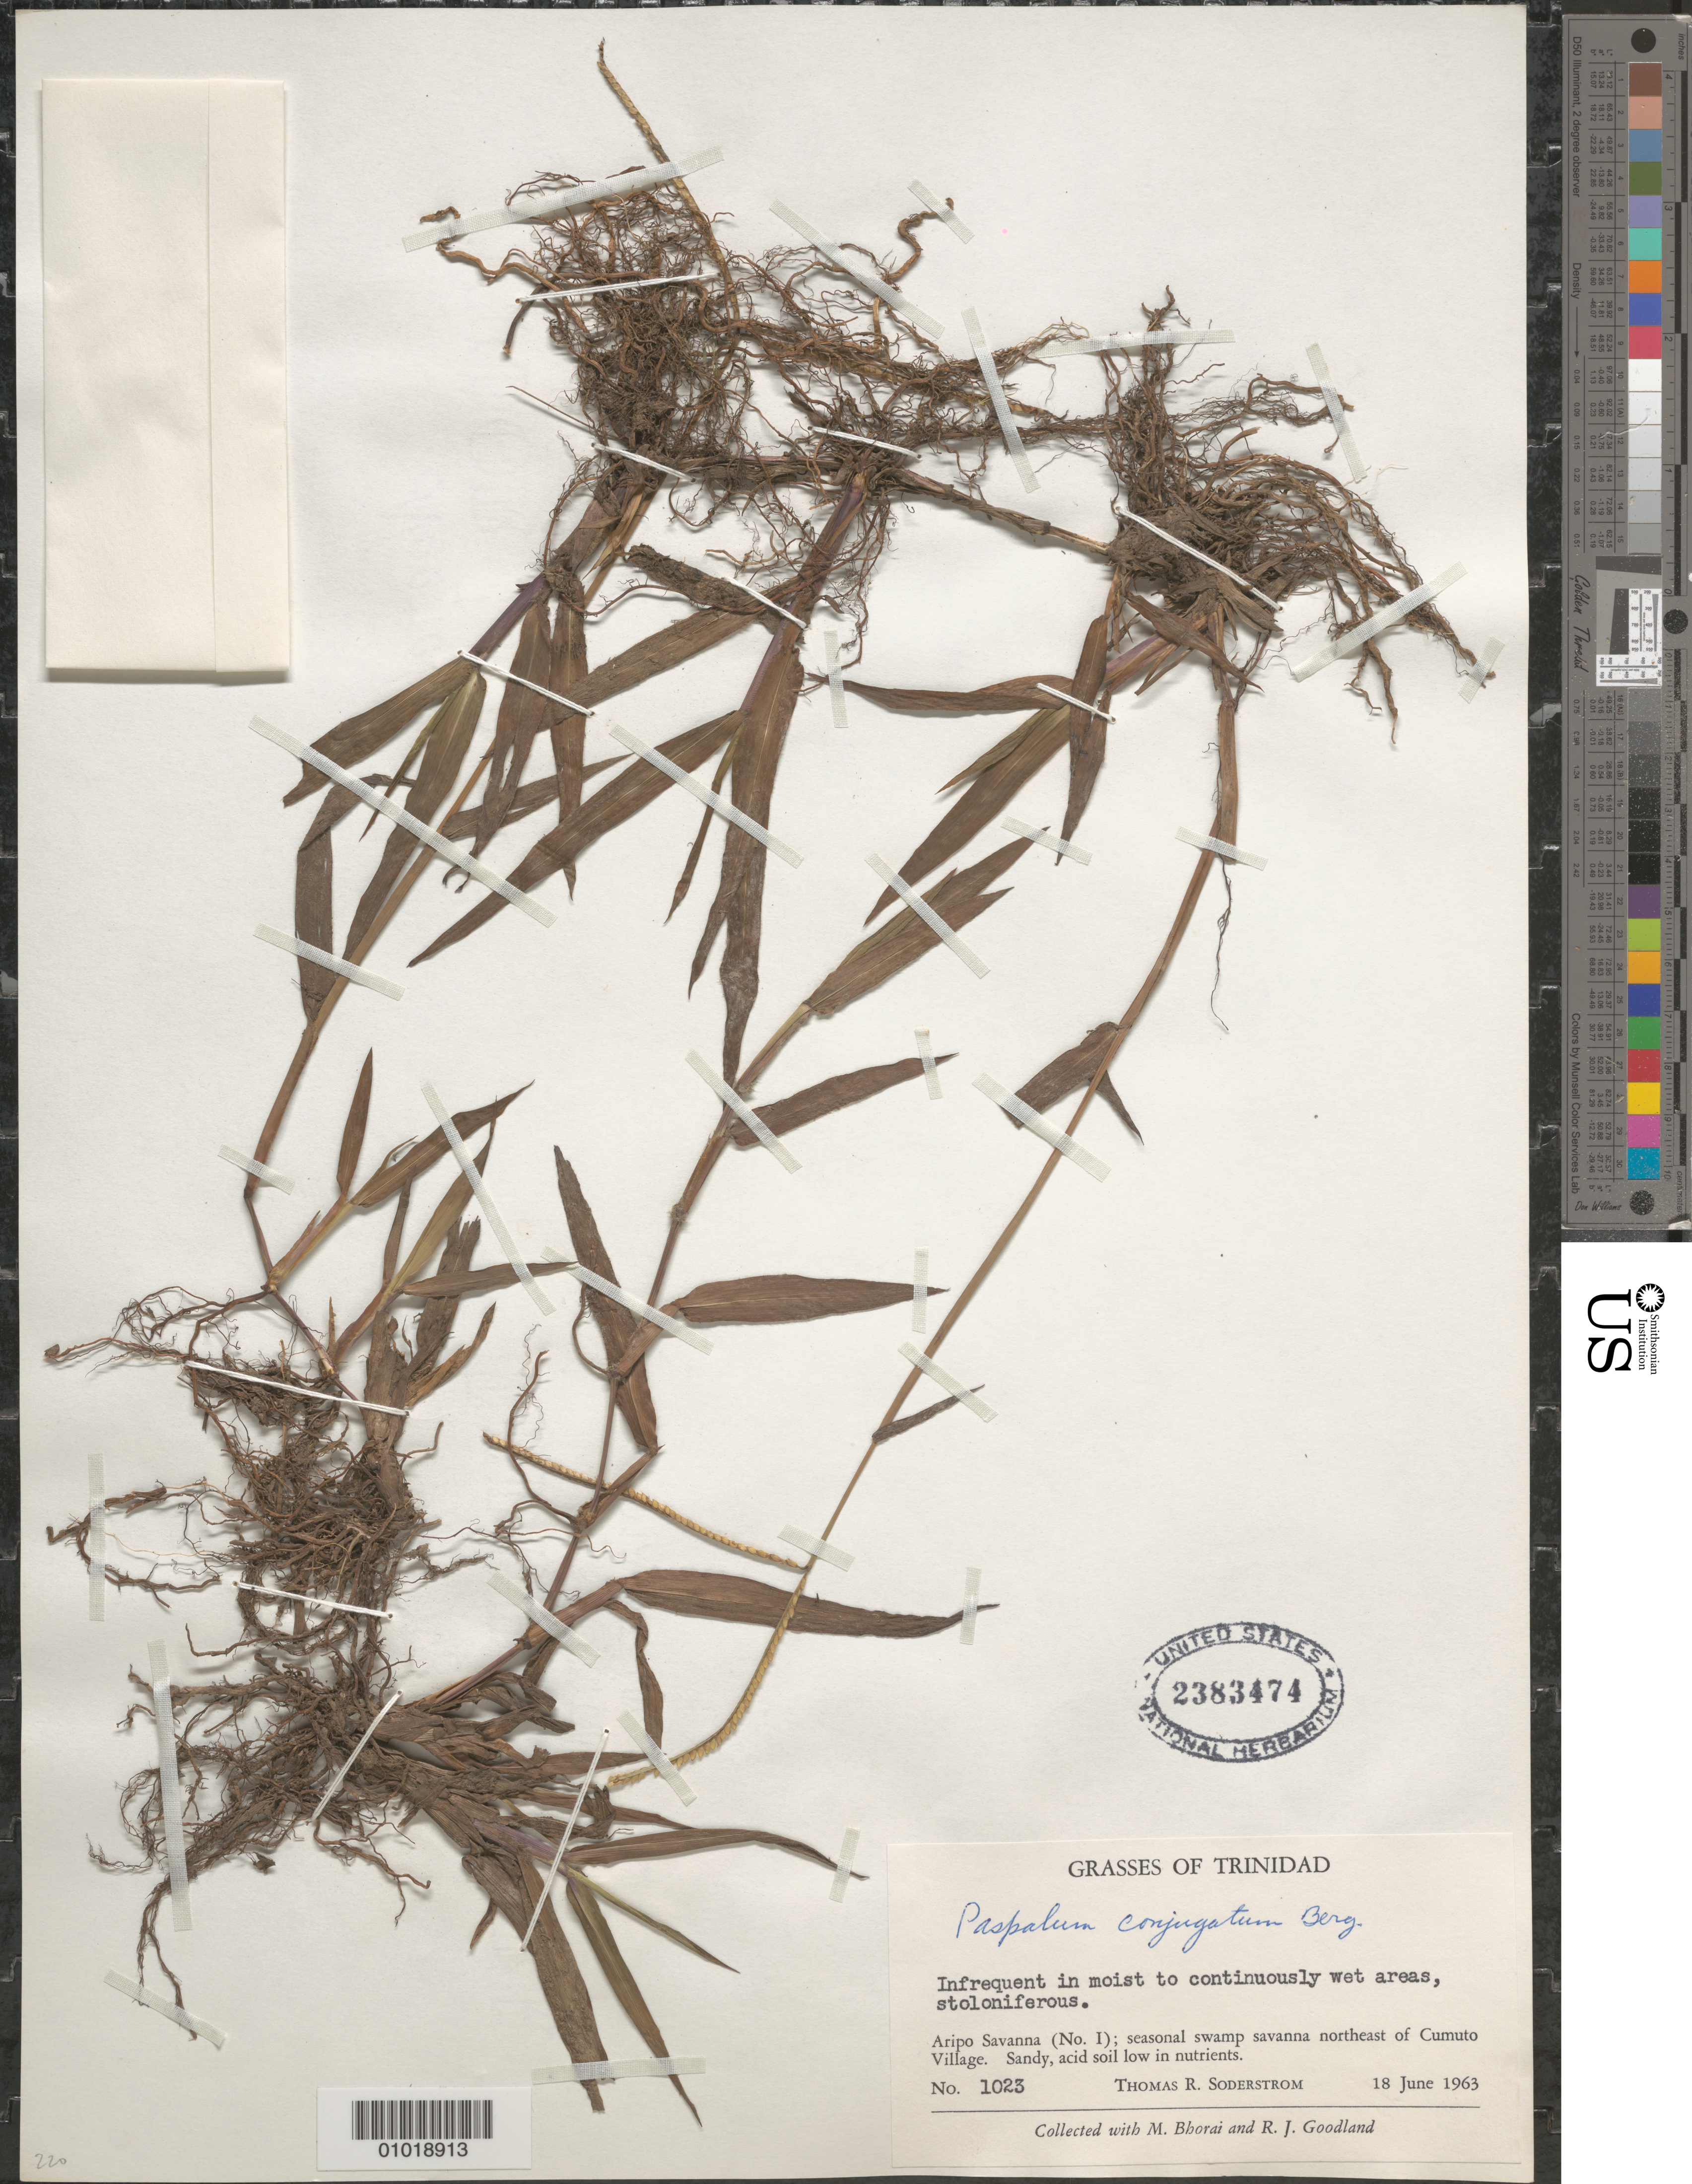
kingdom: Plantae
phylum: Tracheophyta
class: Liliopsida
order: Poales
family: Poaceae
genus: Paspalum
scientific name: Paspalum conjugatum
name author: P.J. Bergius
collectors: T. R. Soderstrom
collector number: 1023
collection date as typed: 18 Jun 1963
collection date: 1963-06-18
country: Trinidad and Tobago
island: Trinidad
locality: Aripo Savanna (No. 1); seasonal swamp NE of Cumuto Village.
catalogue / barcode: US 2383474